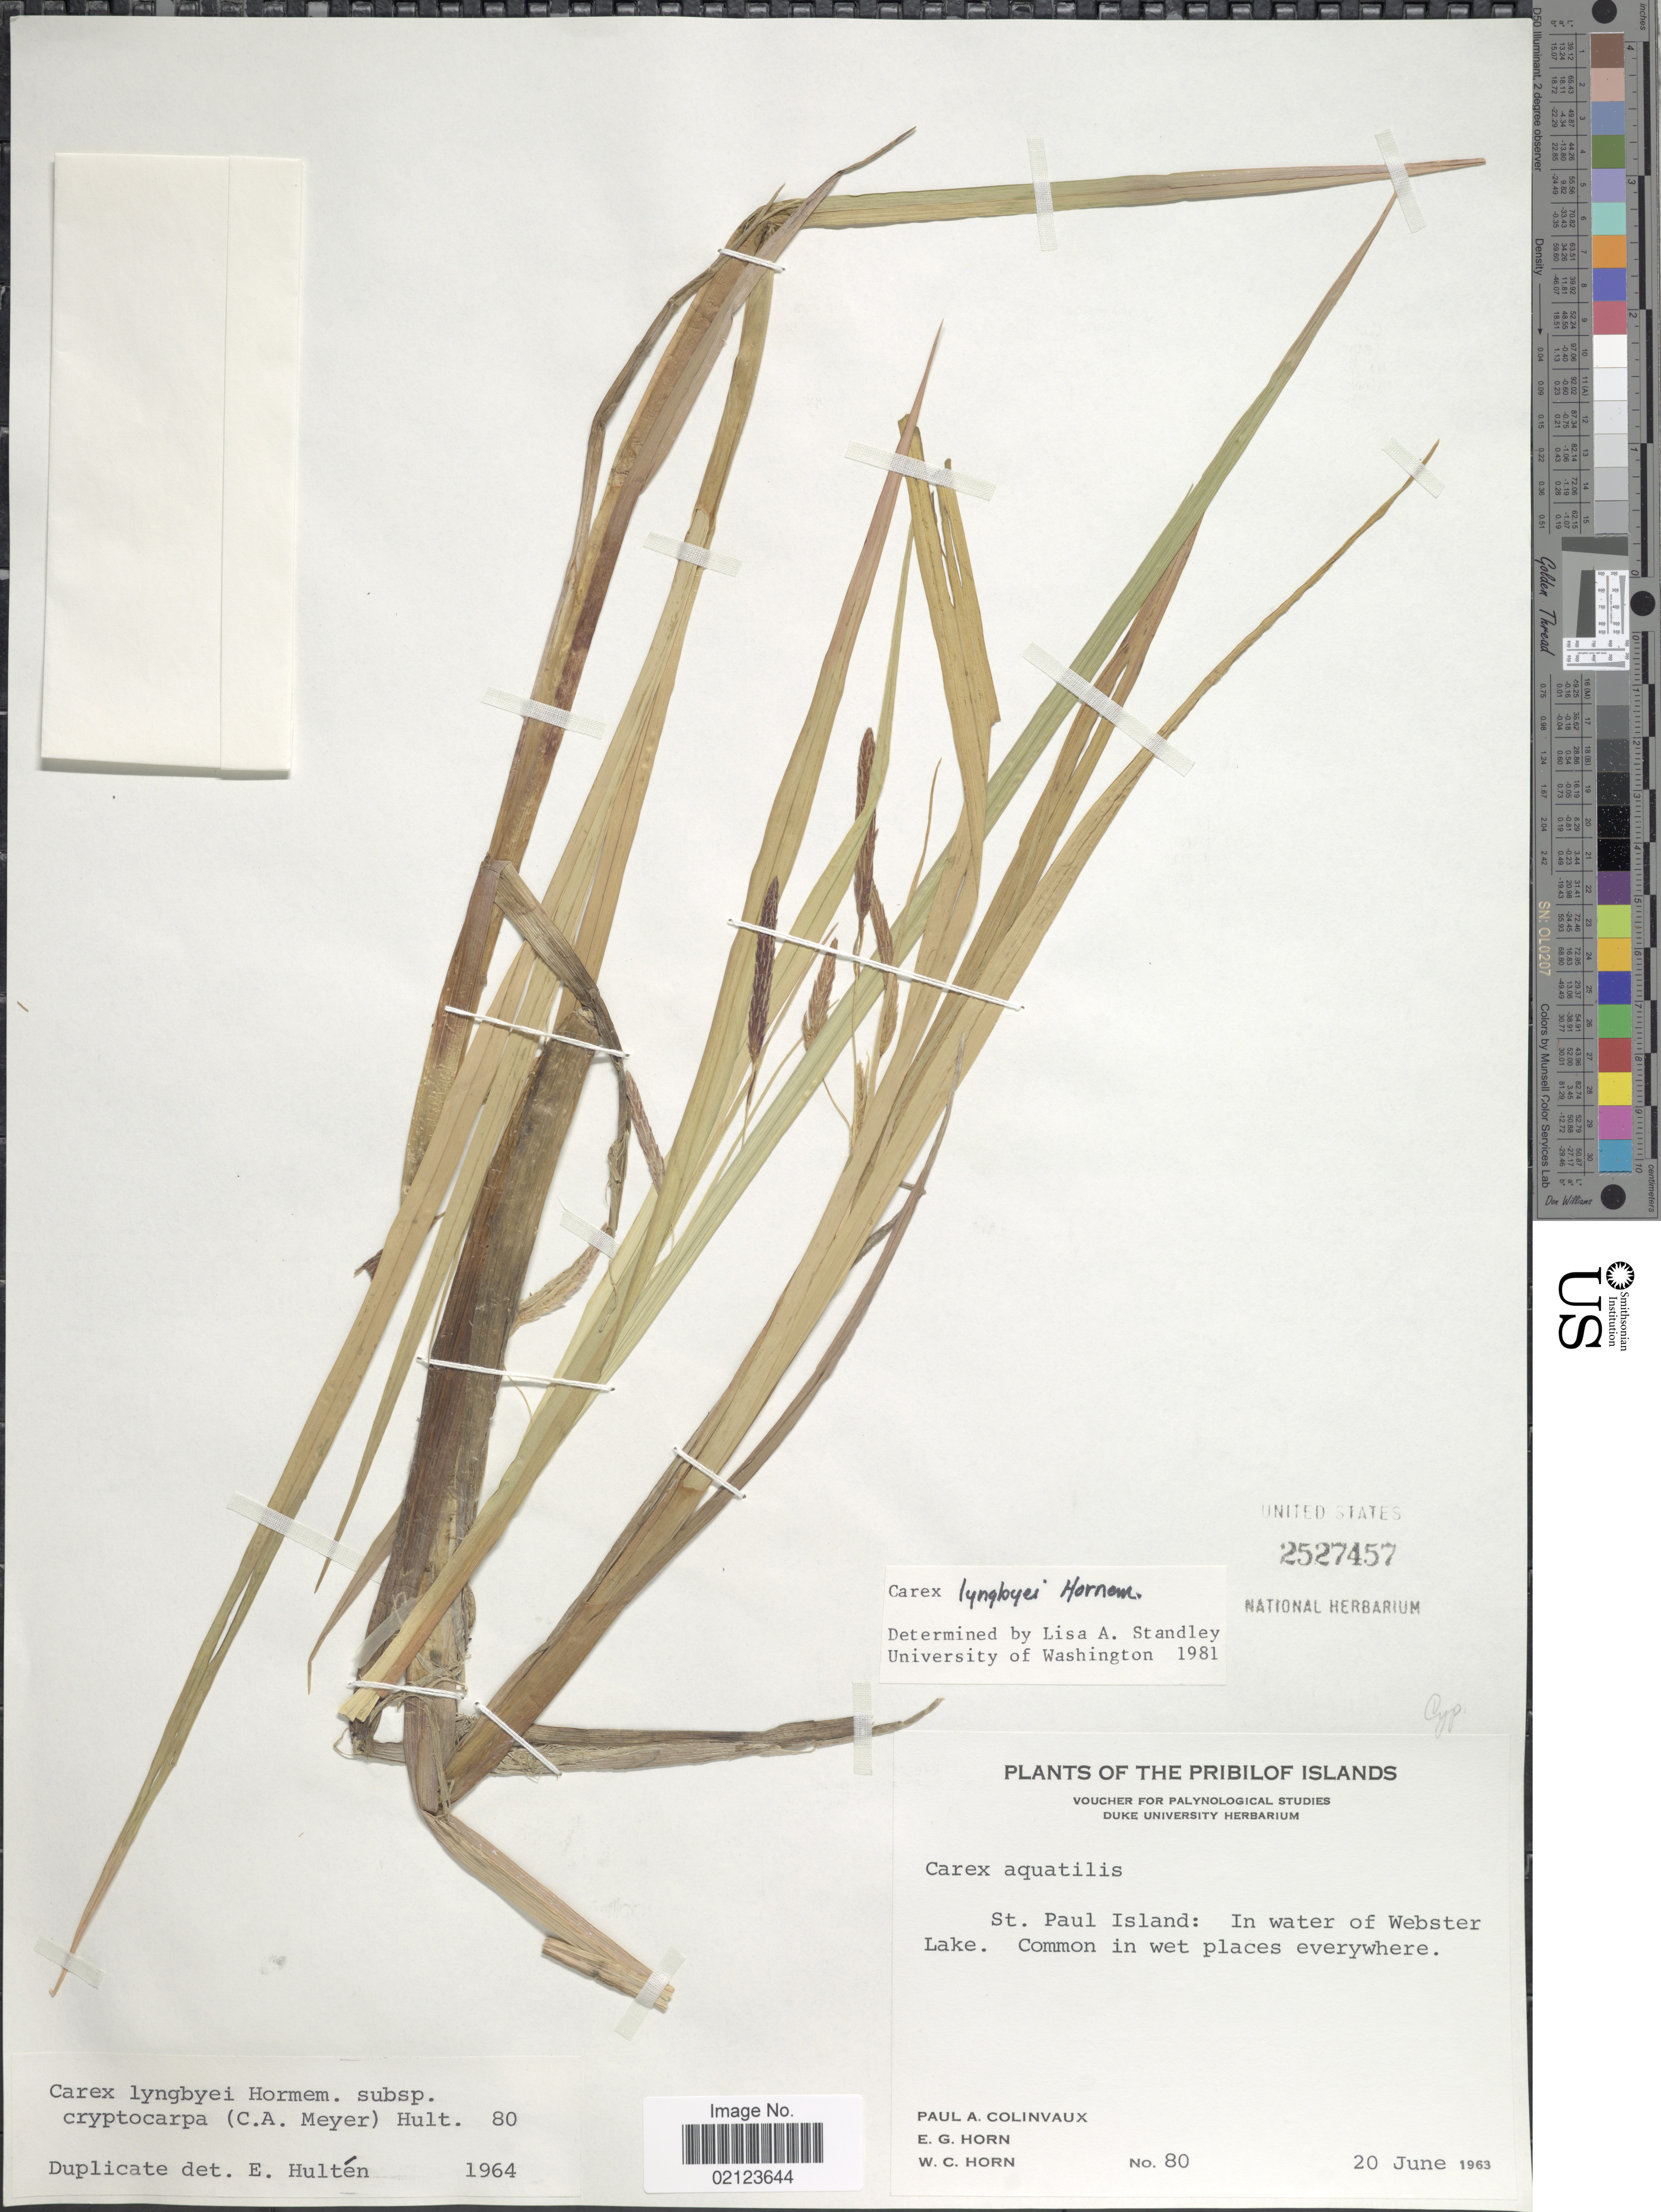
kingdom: Plantae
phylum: Tracheophyta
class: Liliopsida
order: Poales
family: Cyperaceae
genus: Carex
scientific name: Carex lyngbyei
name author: Hornem.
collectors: P. Colinvaux, E. Horn & W. Horn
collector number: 80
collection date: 1963-06-20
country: United States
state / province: Alaska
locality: Pribilof Islands. St. Paul Island: In water of Webster Lake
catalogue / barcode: US 2527457